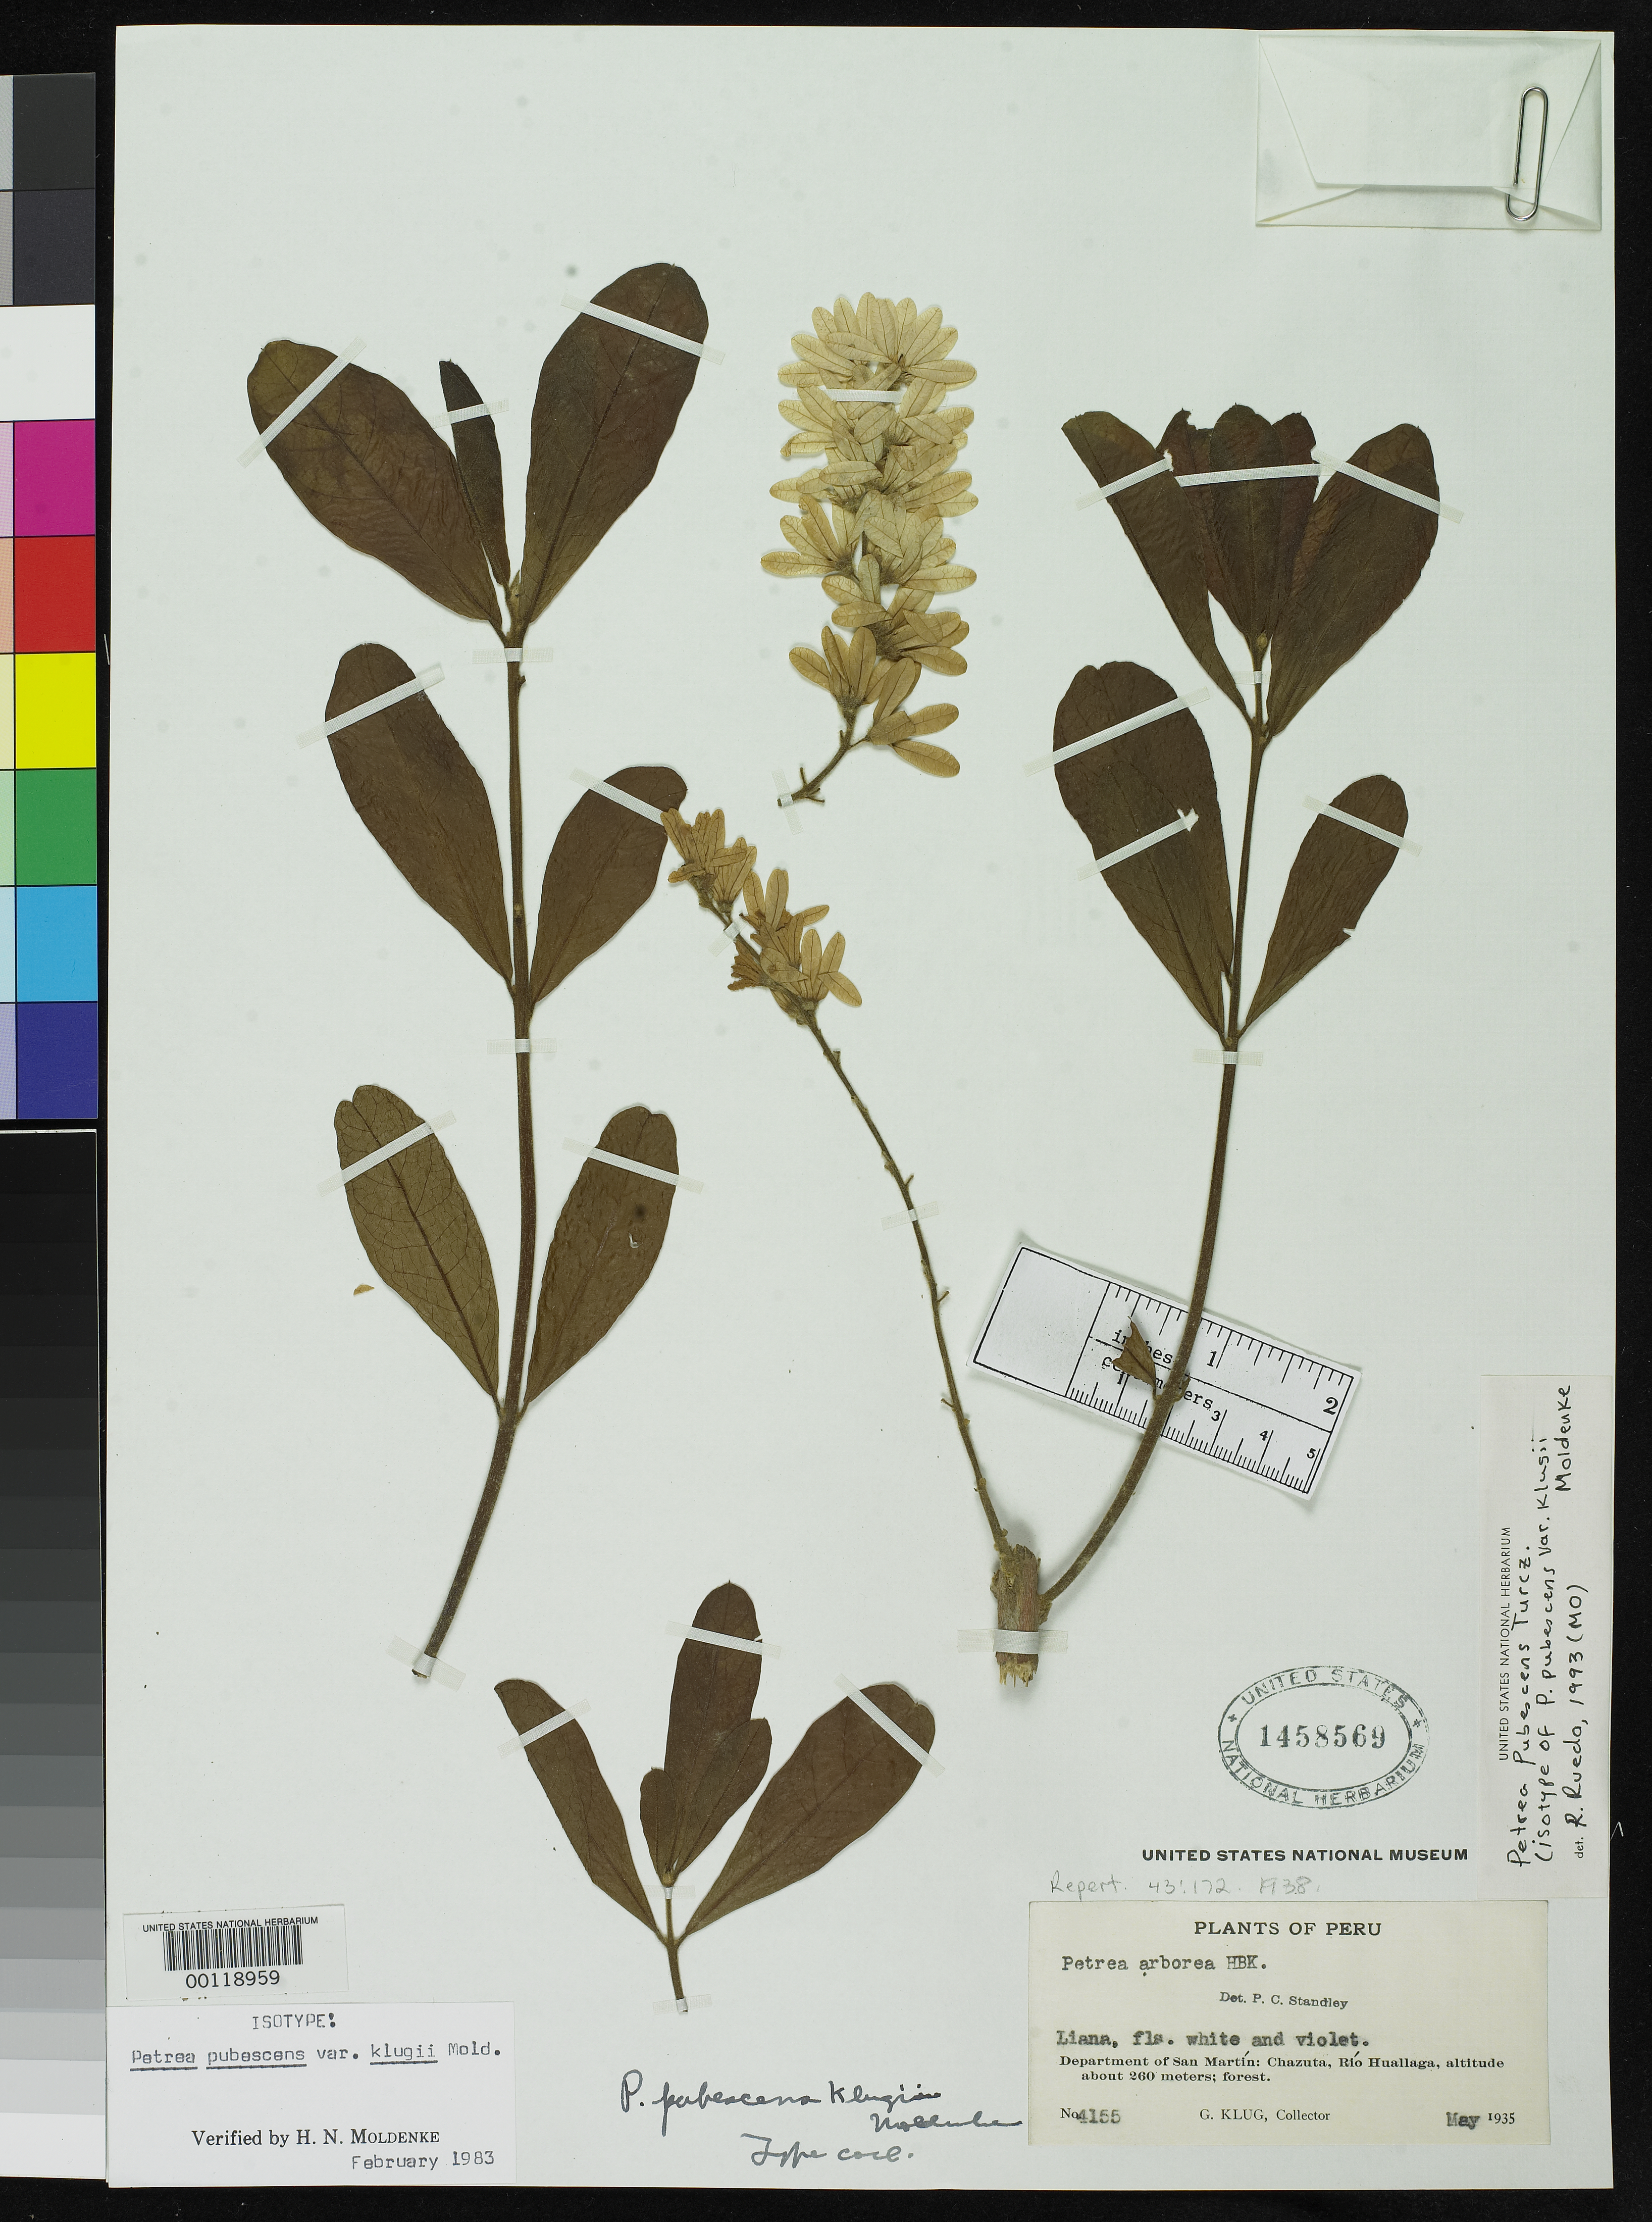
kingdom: Plantae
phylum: Tracheophyta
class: Magnoliopsida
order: Lamiales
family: Verbenaceae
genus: Petrea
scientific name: Petrea pubescens var. klugii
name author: Moldenke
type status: Isotype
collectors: G. Klug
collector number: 4155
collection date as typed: May 1935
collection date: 1935-05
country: Peru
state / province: San Martín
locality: Chazuta, Rio Huallaga.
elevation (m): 260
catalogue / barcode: US 1458569